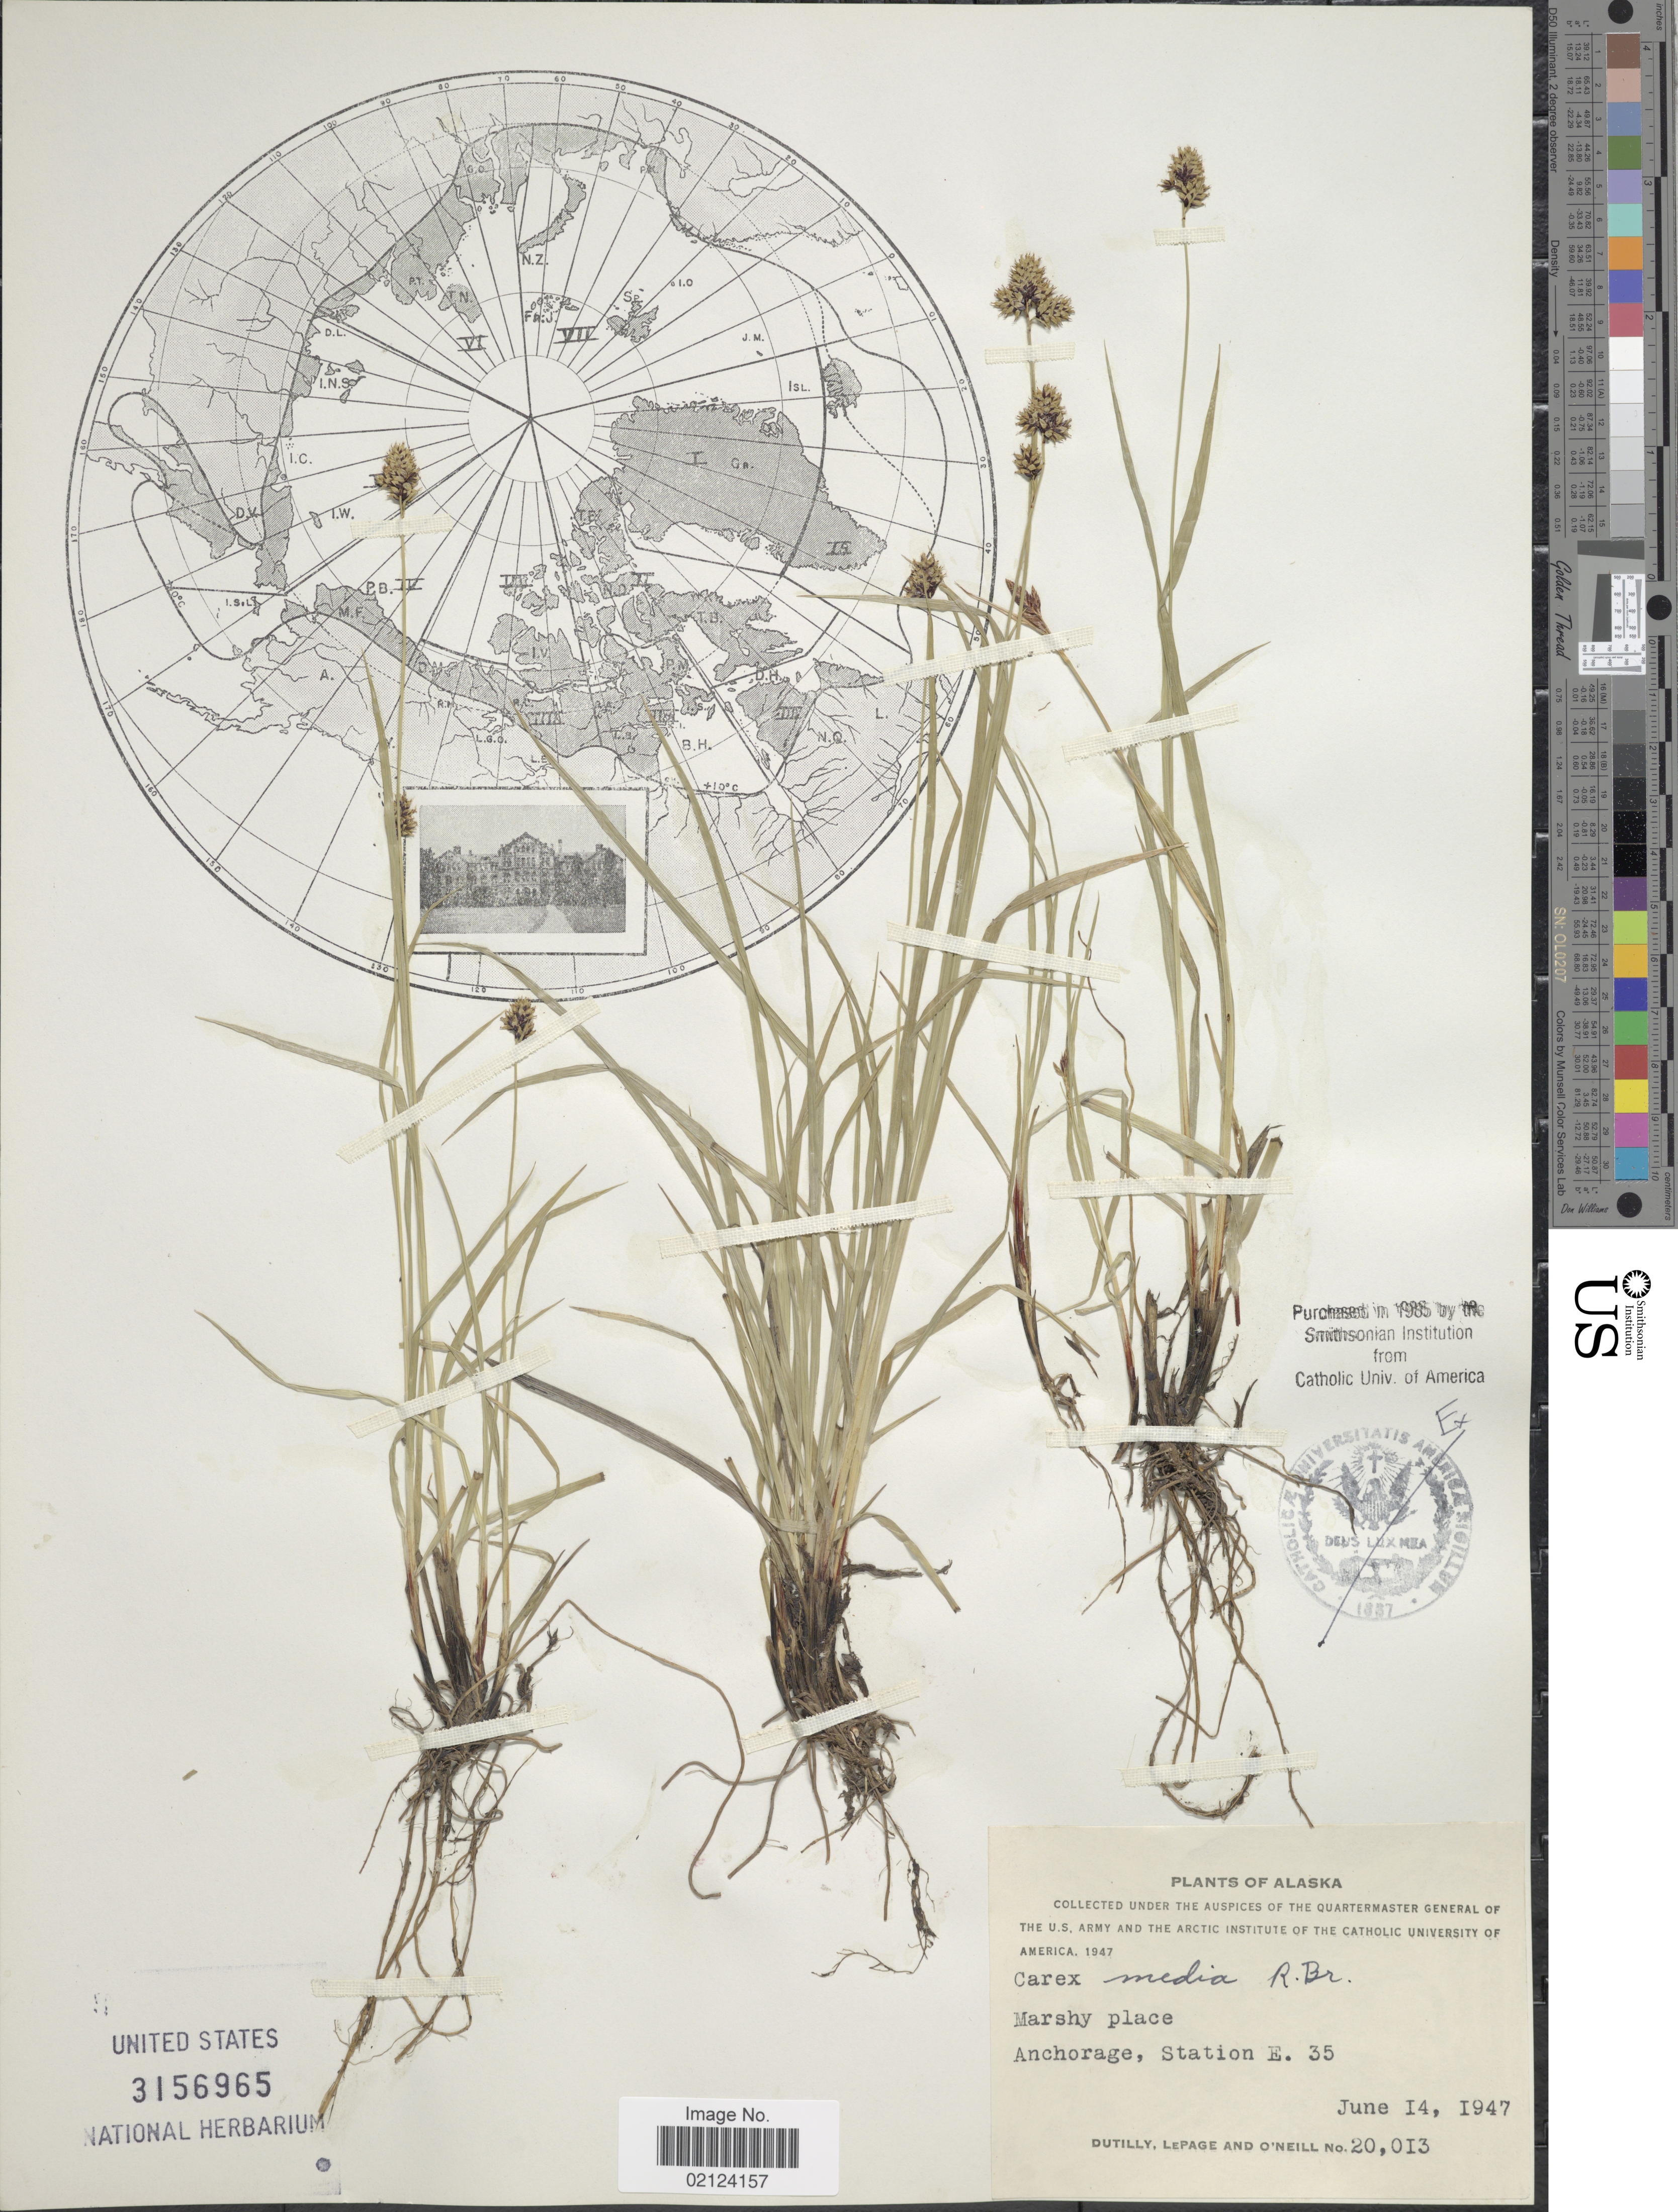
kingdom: Plantae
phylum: Tracheophyta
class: Liliopsida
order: Poales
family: Cyperaceae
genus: Carex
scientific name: Carex media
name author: R. Br.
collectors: -. Dutilly, -. LePage & O' Neill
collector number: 20013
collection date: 1947-06-14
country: United States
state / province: Alaska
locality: Anchorage, Station E. 35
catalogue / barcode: US 3156965